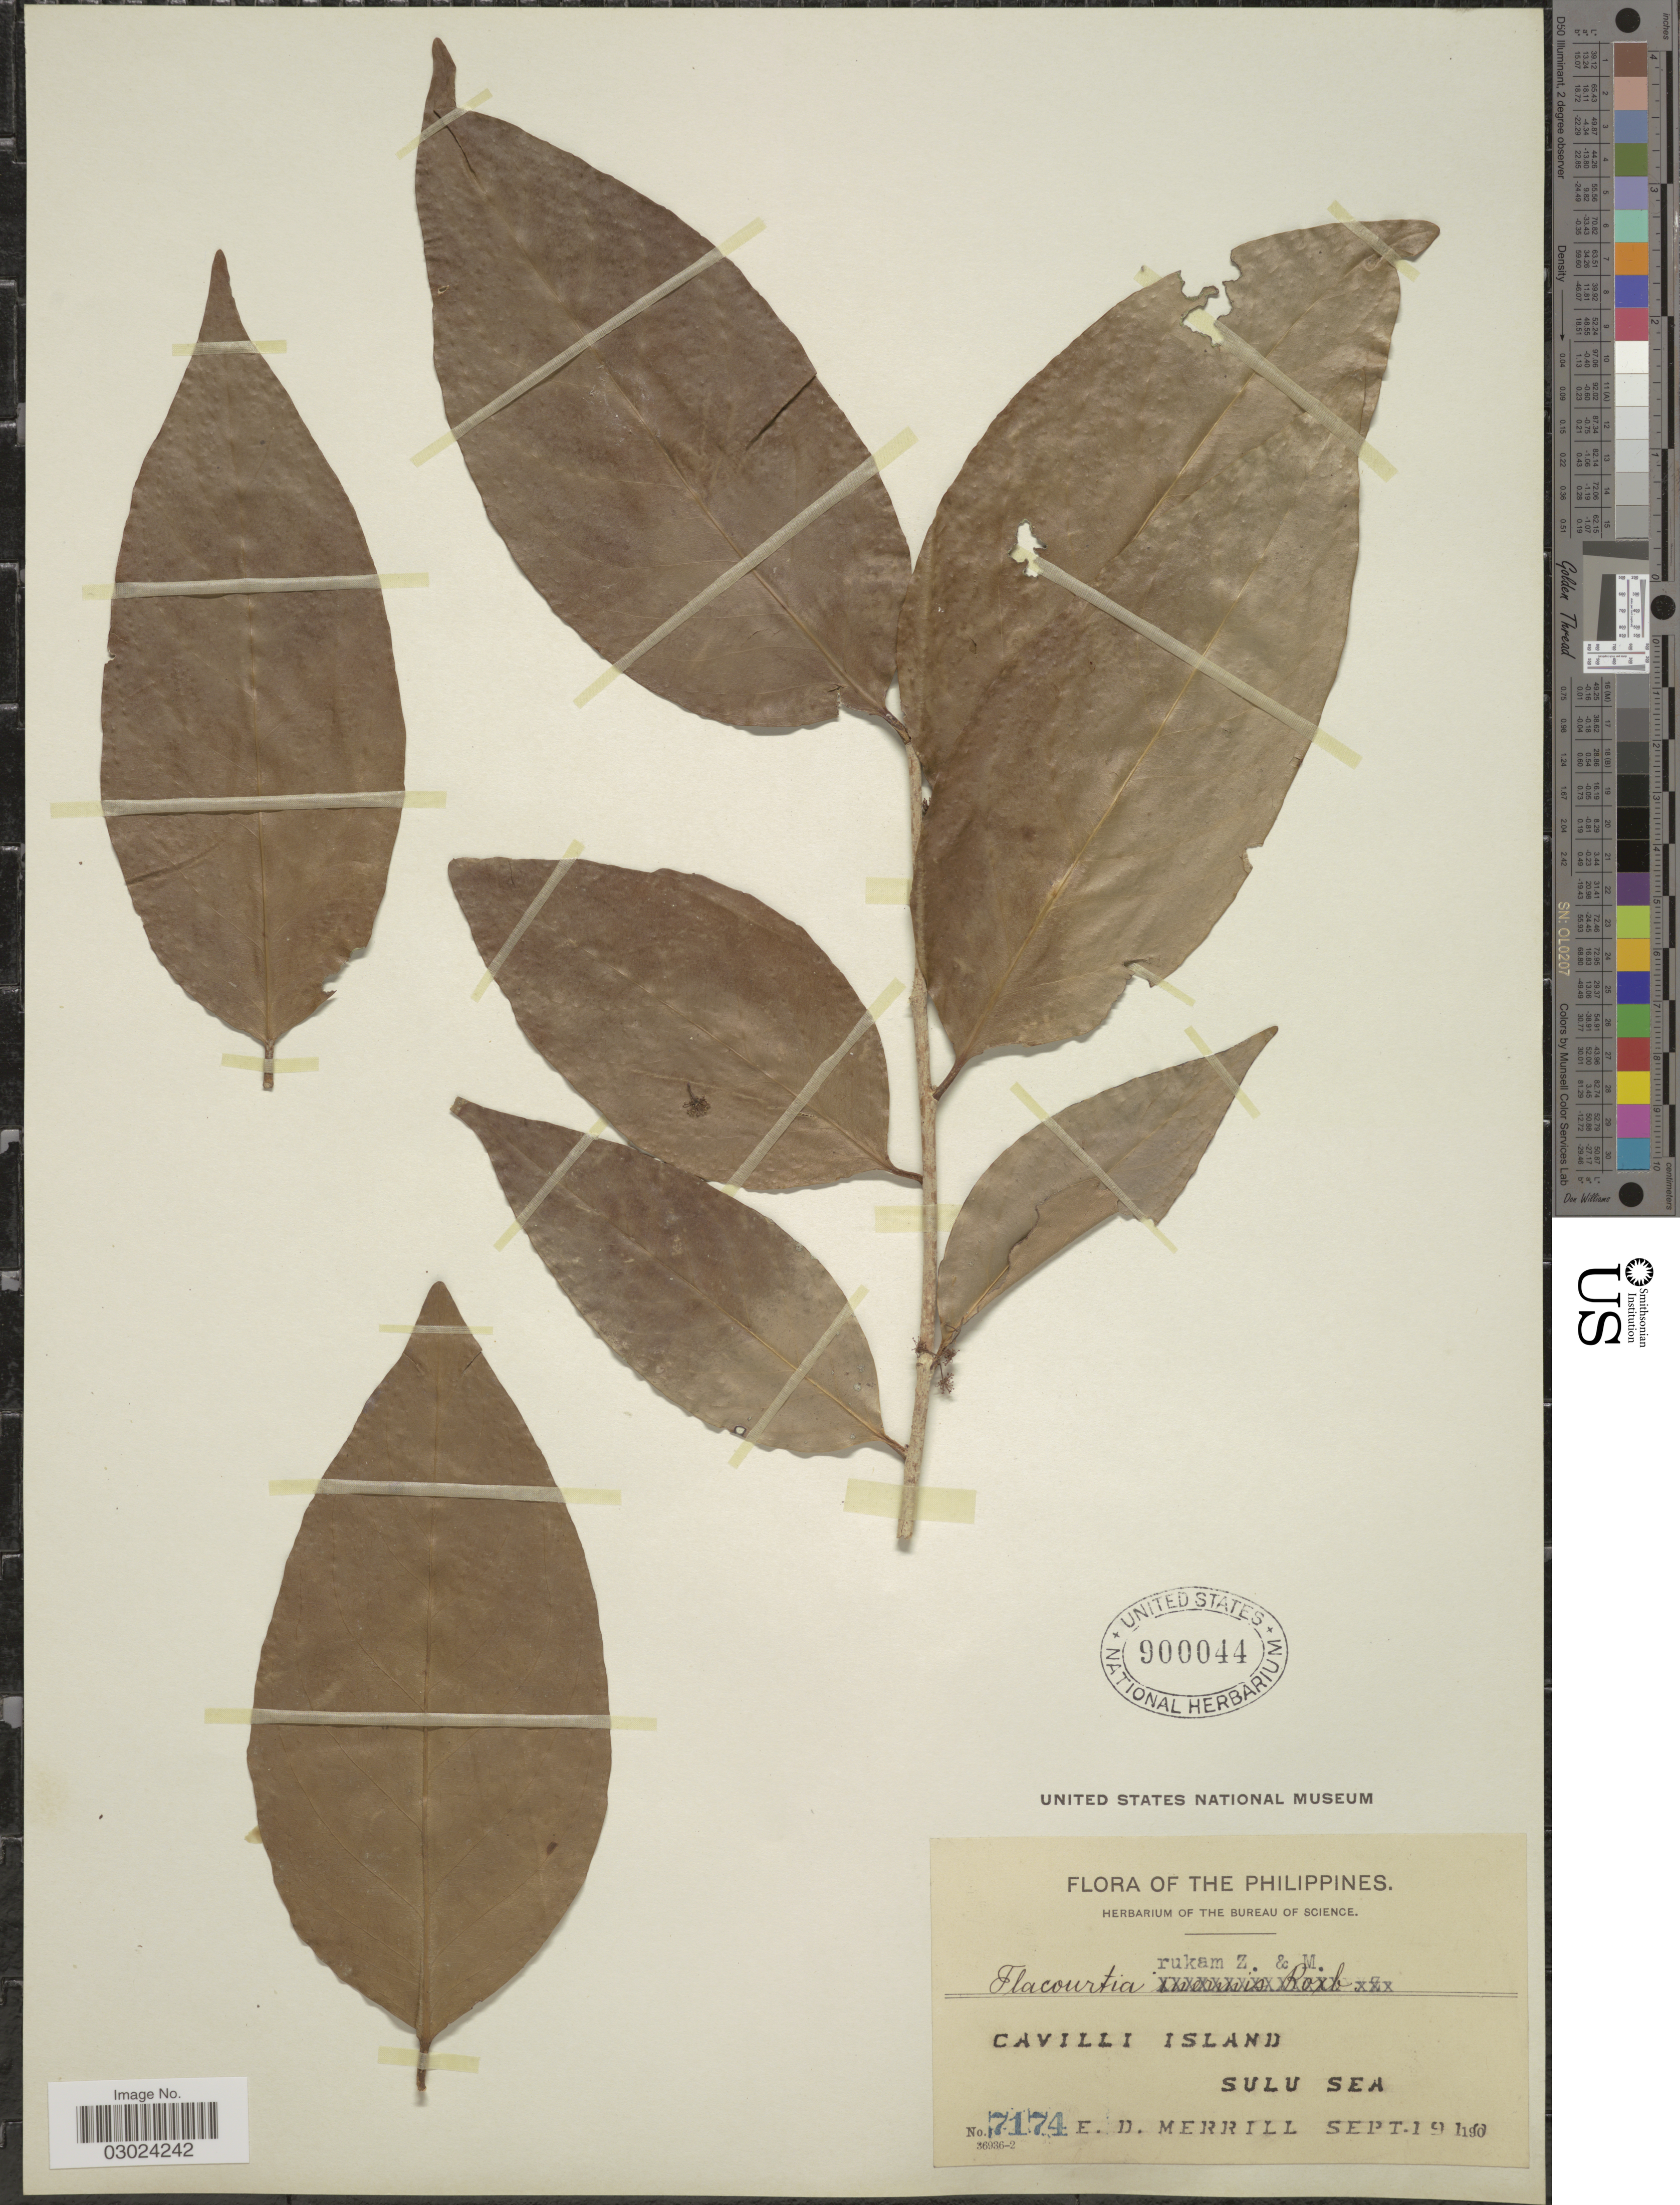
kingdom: Plantae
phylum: Tracheophyta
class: Magnoliopsida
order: Malpighiales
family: Salicaceae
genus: Flacourtia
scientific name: Flacourtia rukam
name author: Zoll. & Moritzi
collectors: E. D. Merrill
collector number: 7174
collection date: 1910-09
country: Philippines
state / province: Muslim Mindanao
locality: Cavilli Island. Sulu Sea.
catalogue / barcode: US 900044